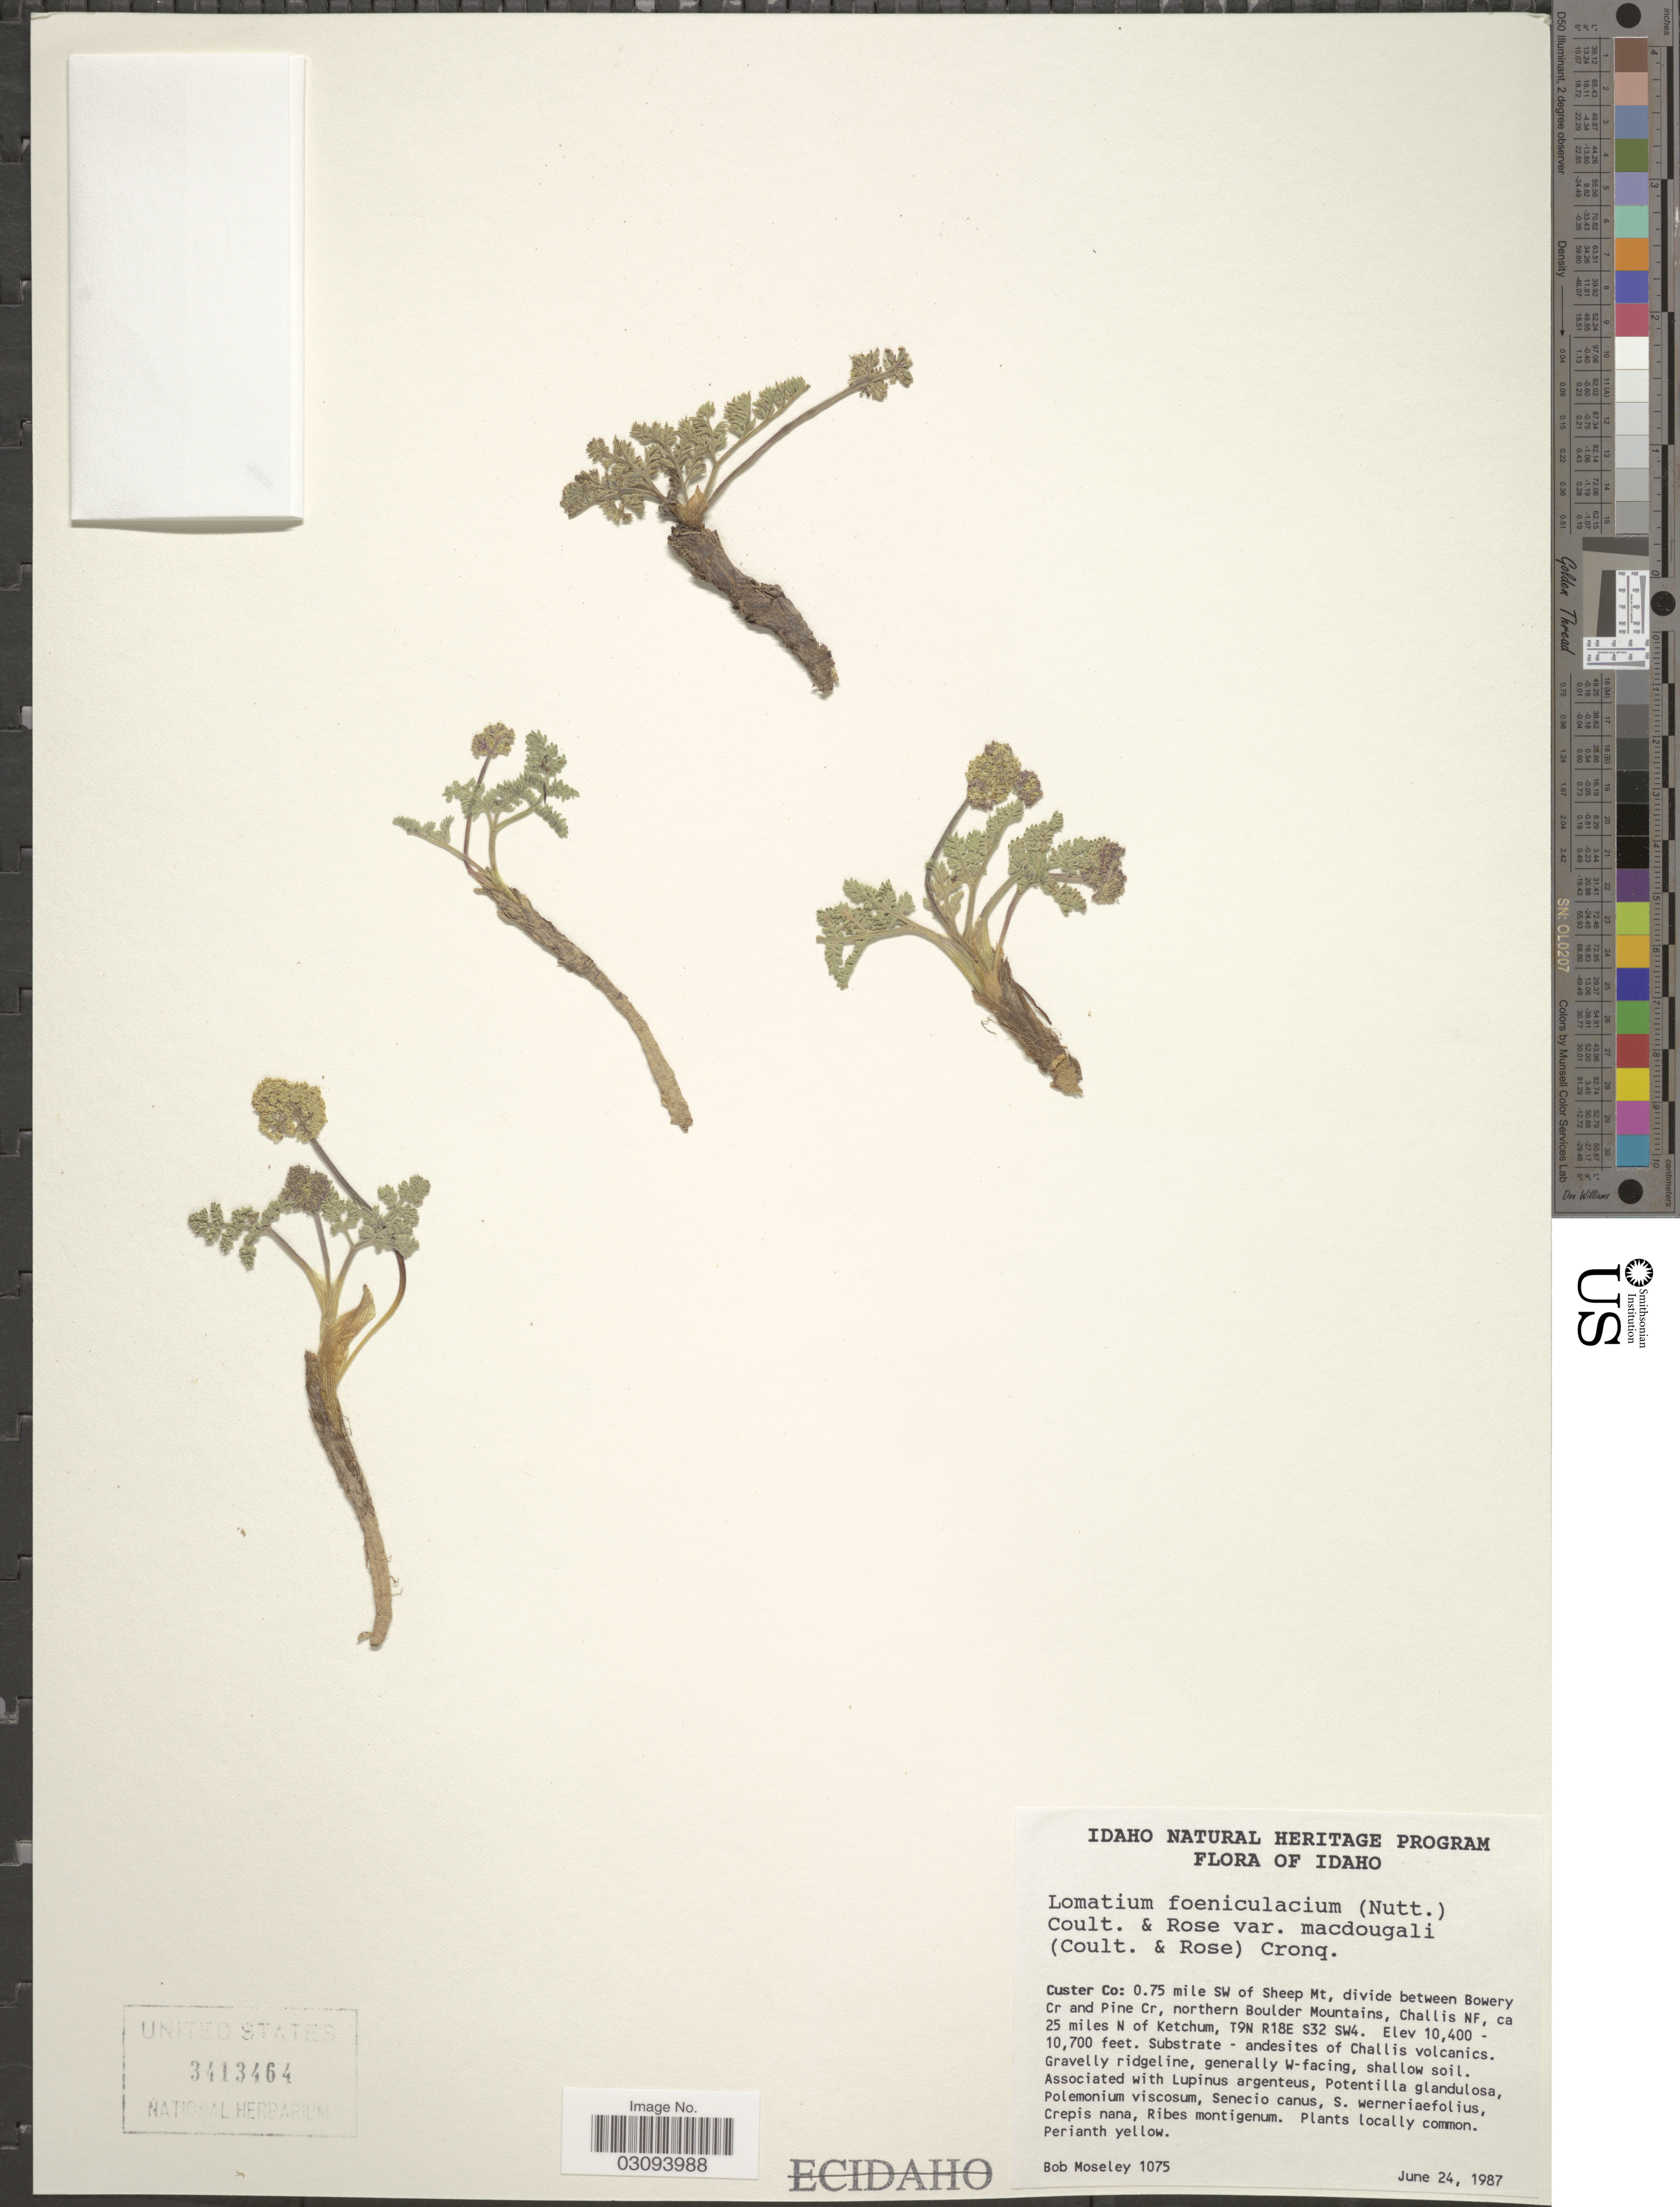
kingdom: Plantae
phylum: Tracheophyta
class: Magnoliopsida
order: Apiales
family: Apiaceae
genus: Lomatium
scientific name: Lomatium foeniculaceum subsp. macdougalii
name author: (J.M. Coult. & Rose) W.L. Theob.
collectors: B. Moseley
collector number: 1075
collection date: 1987-06-24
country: United States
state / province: Idaho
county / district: Custer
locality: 0.75 mile SW of Sheep Mt, divide between Bowery Cr and Pine Cr, northern Boulder Mountains, Challis NF, ca 25 miles N of Ketchum, T9N R18E S32 SW4.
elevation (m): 3170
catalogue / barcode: US 3413464